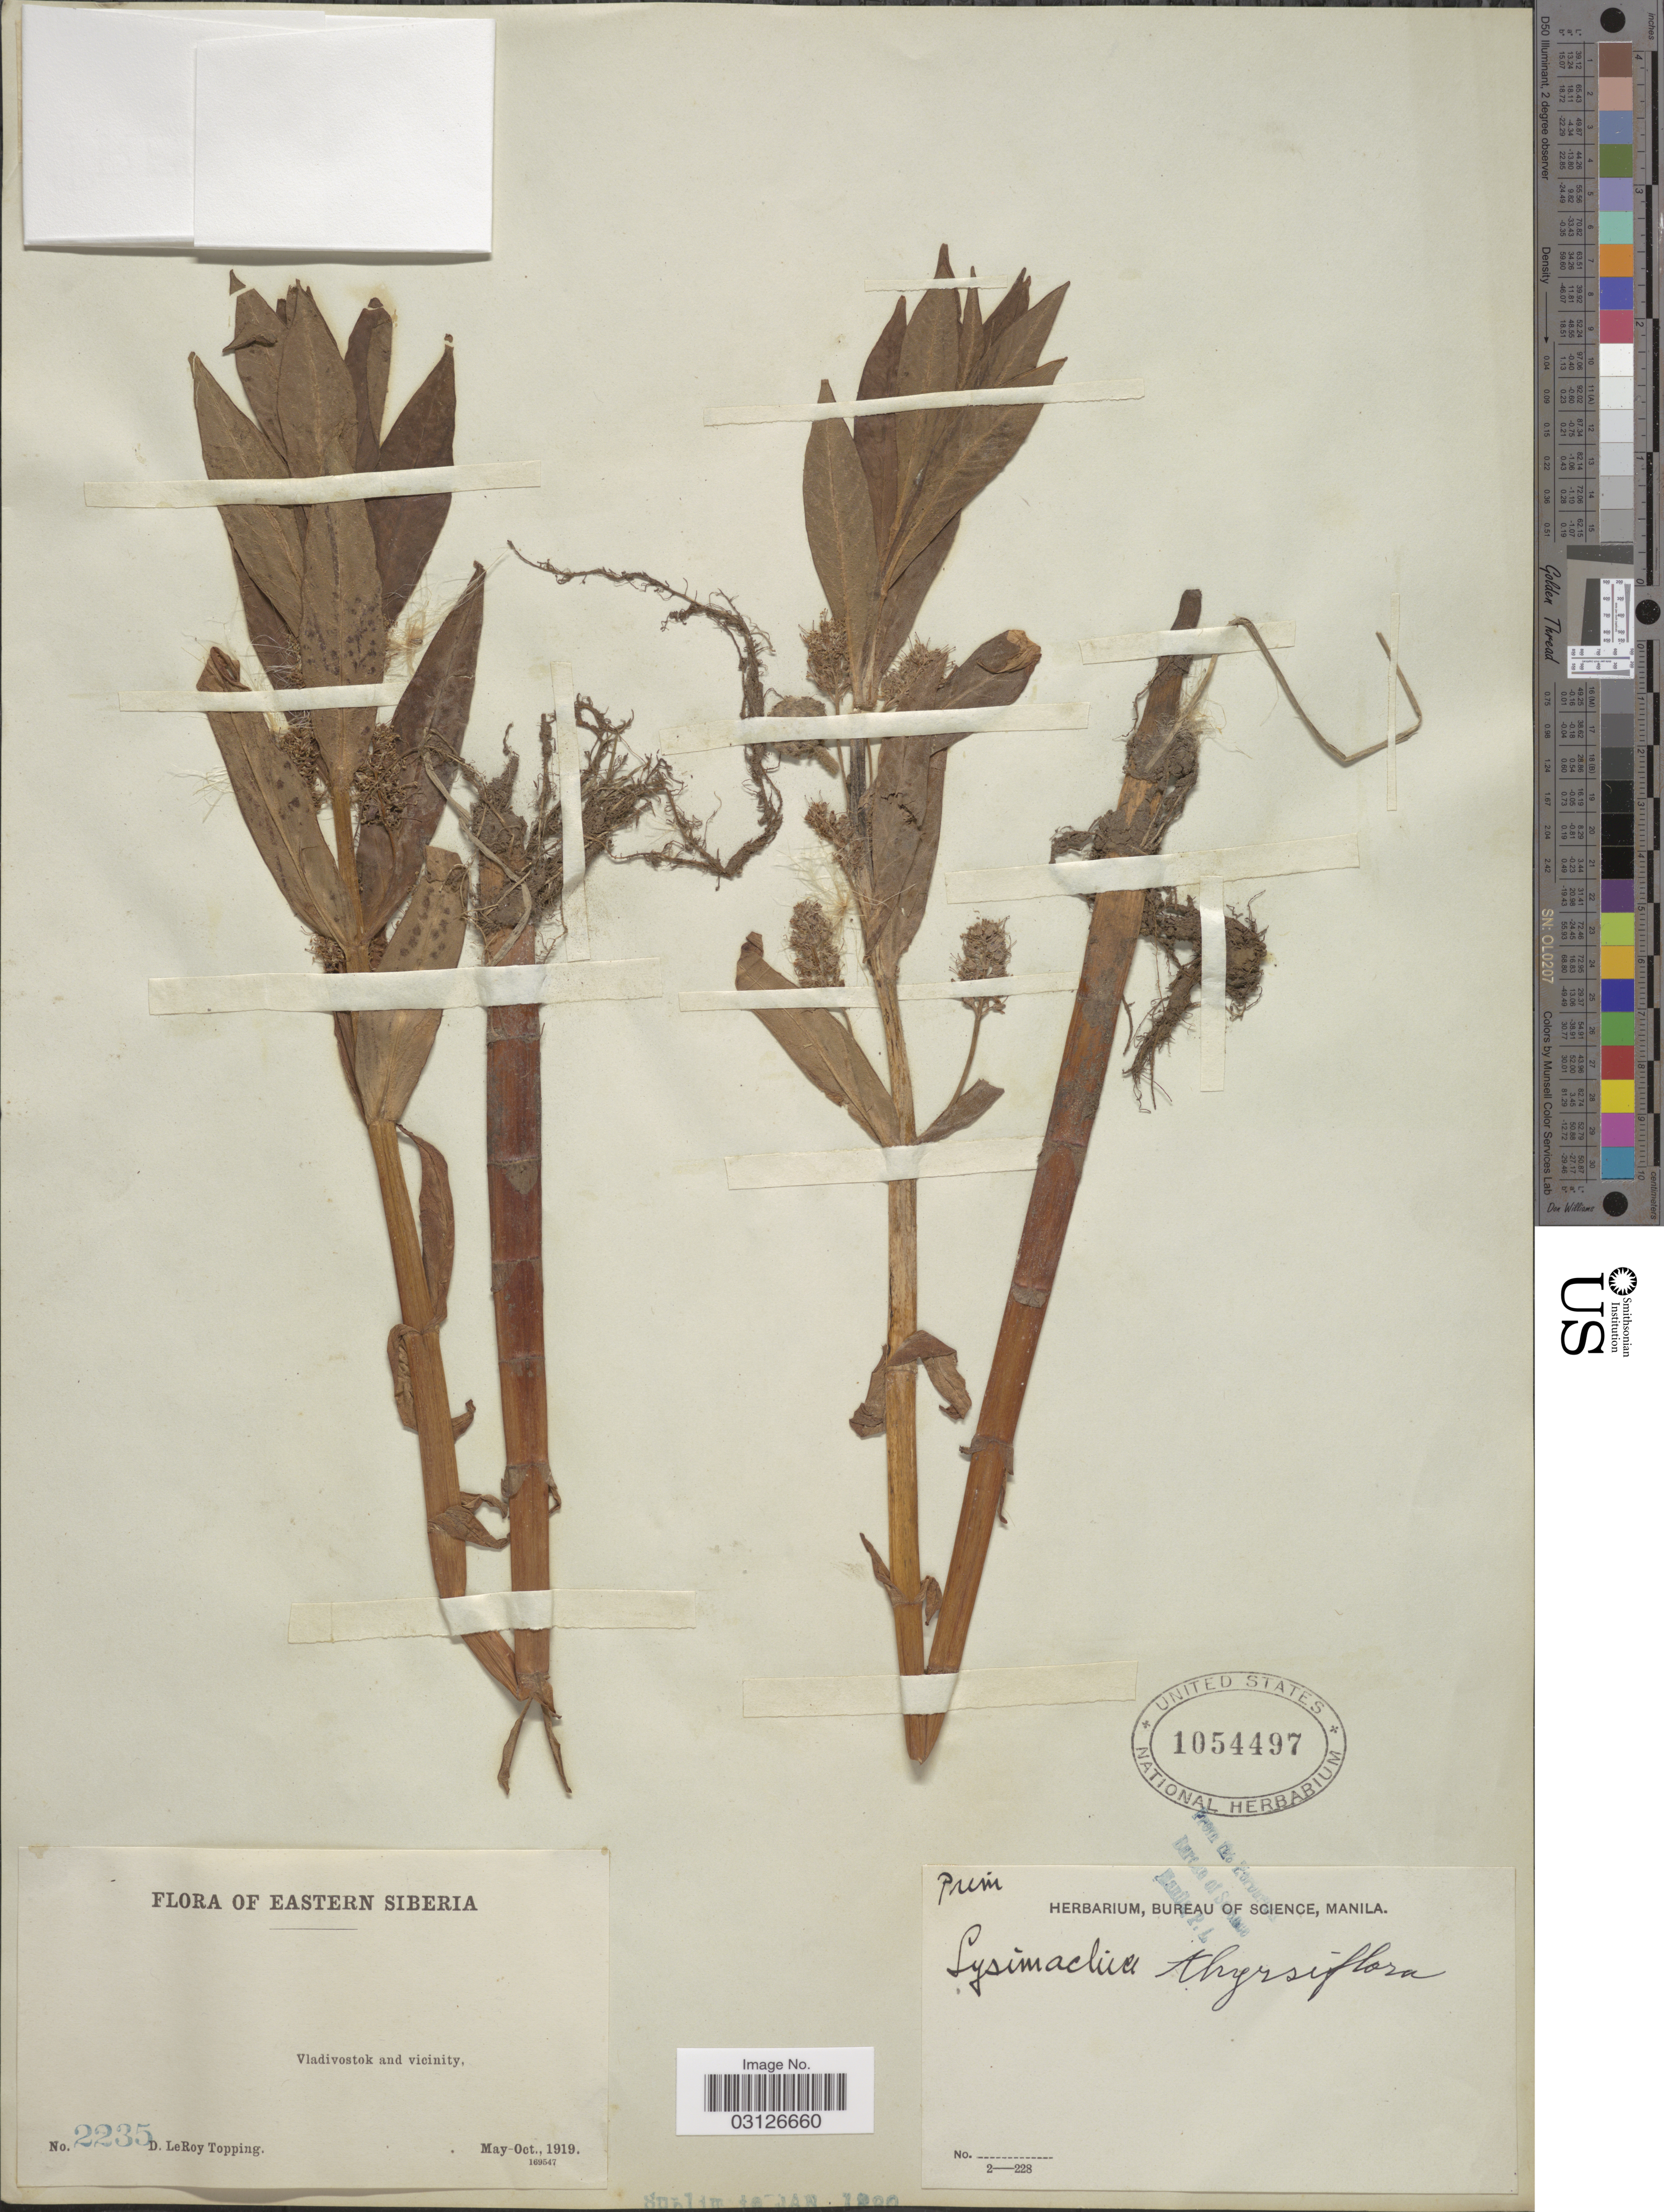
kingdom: Plantae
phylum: Tracheophyta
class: Magnoliopsida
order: Ericales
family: Primulaceae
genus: Lysimachia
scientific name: Lysimachia thyrsiflora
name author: L.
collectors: D. L. Topping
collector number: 2235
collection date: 1919-05/1919-10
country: Russian Federation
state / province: Primorsky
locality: Eastern Siberia. Vladivostok and vicinity.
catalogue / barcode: US 1054497